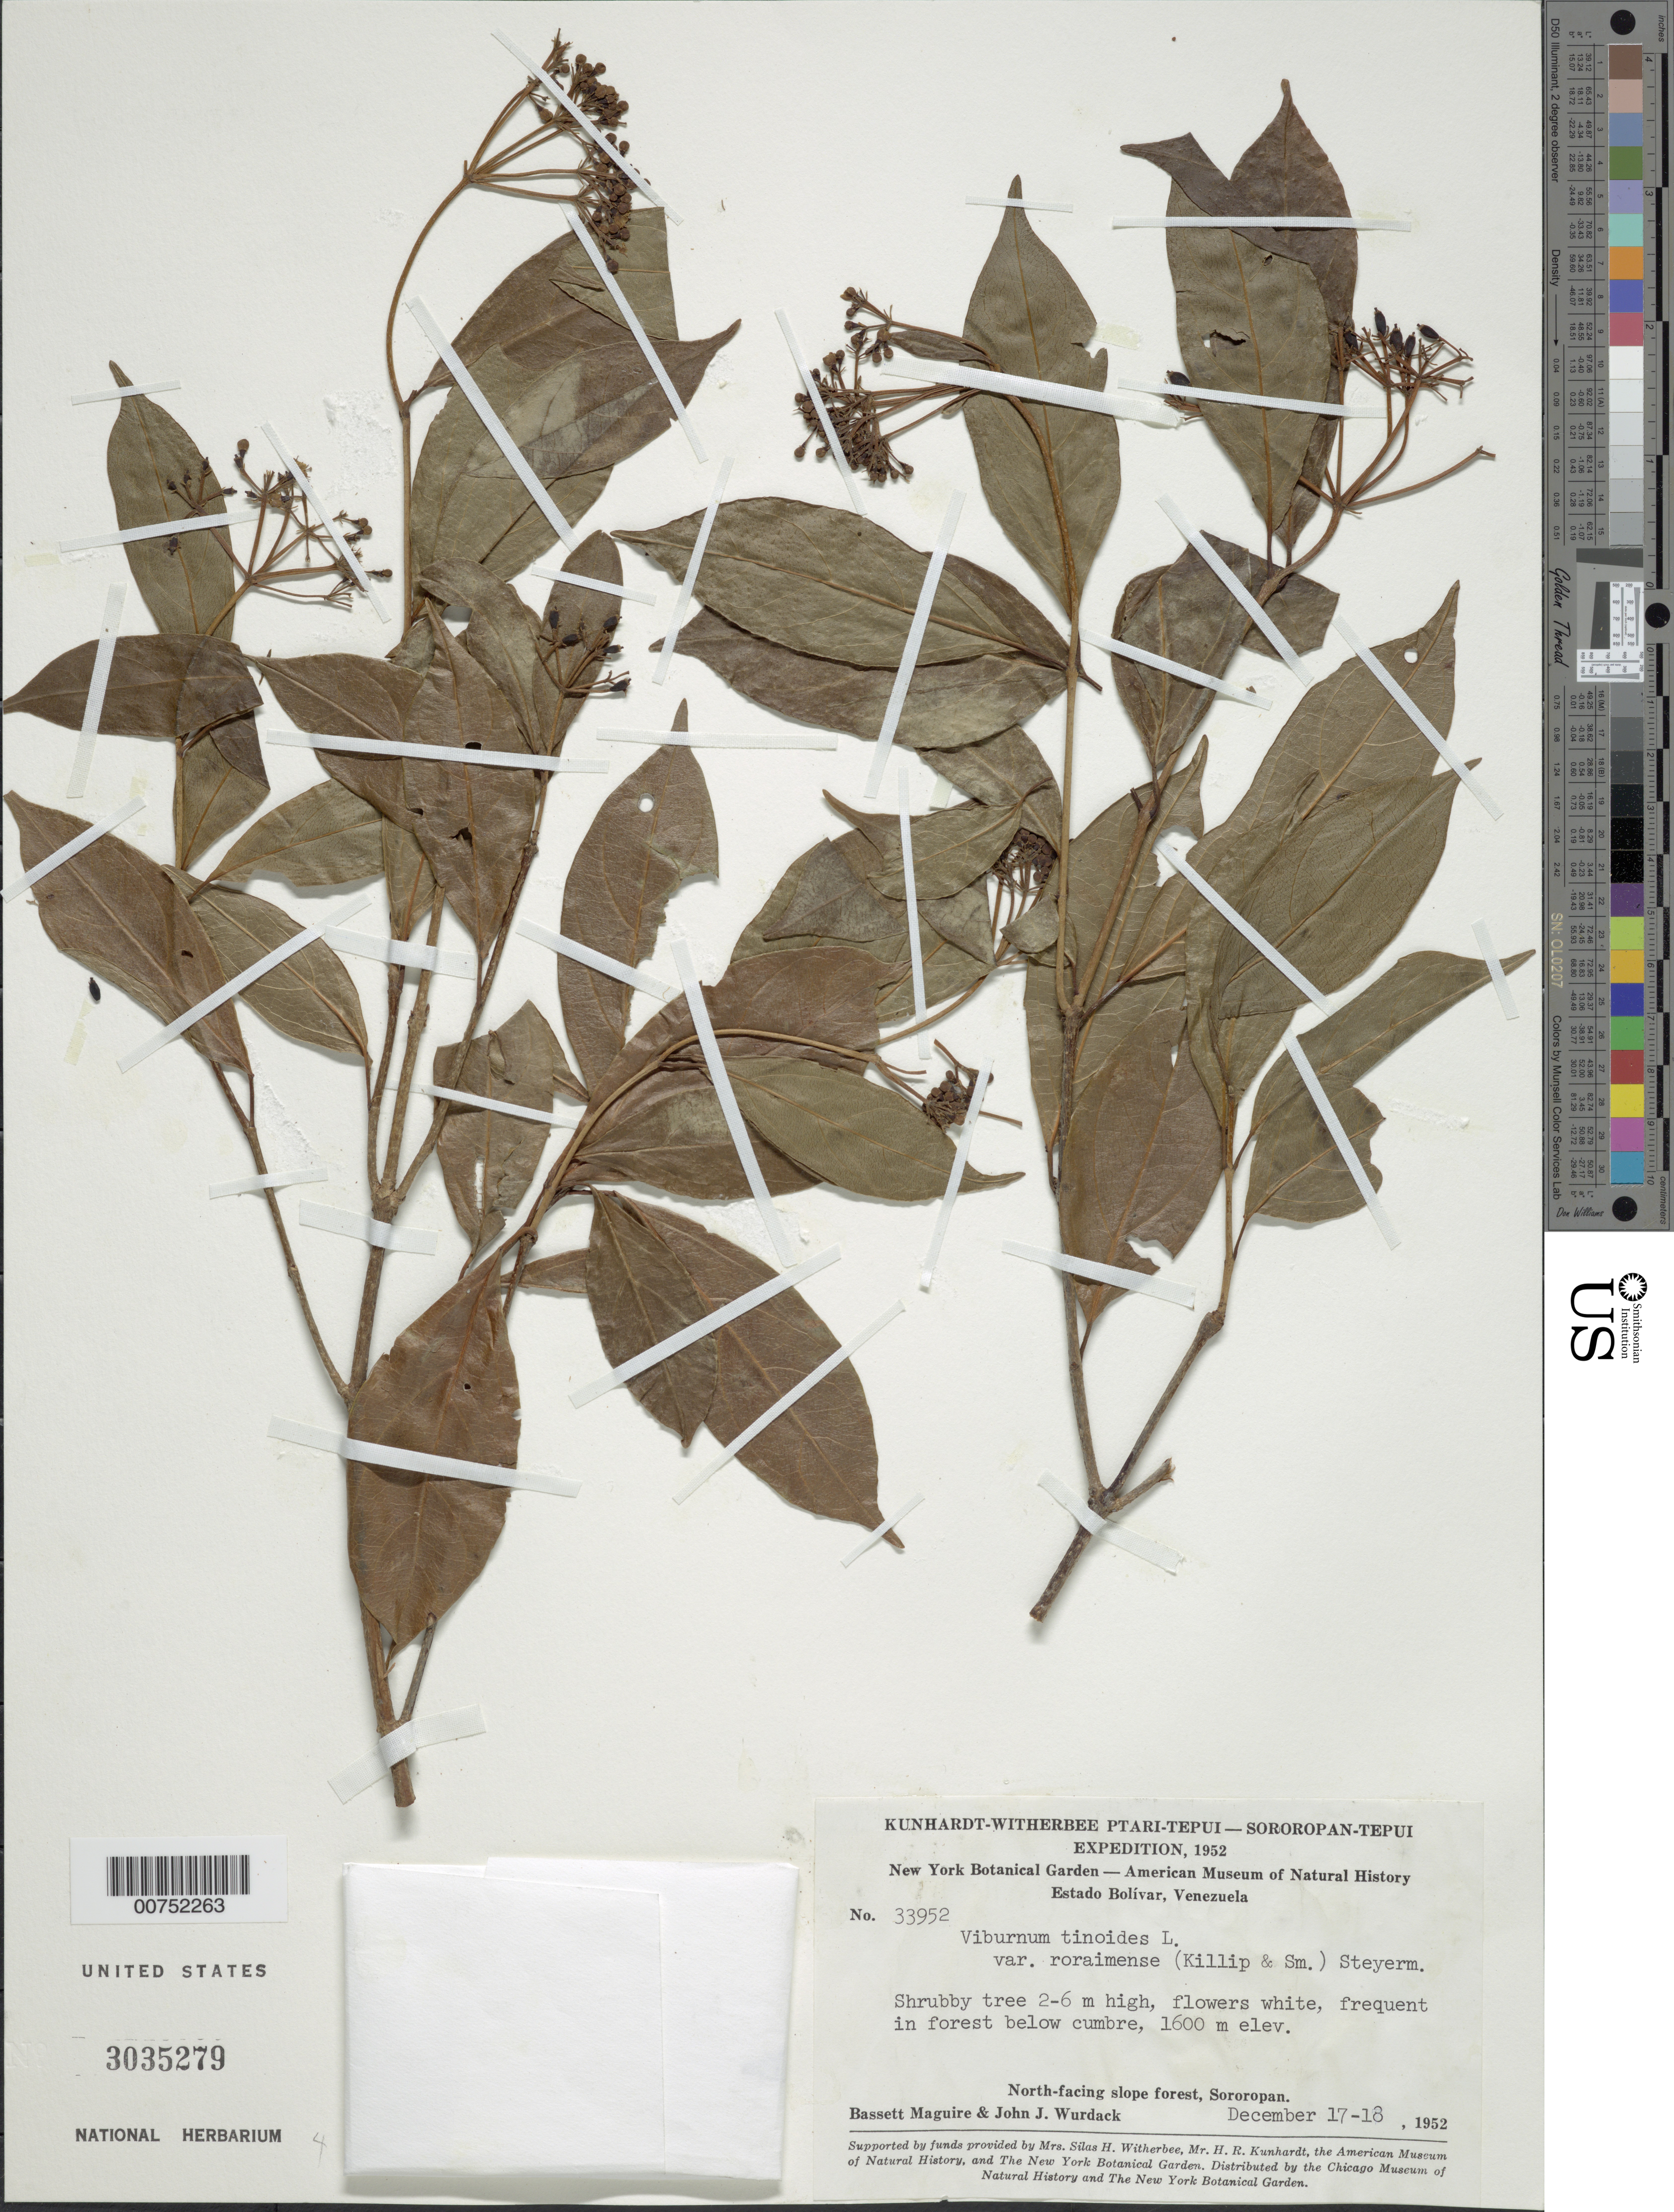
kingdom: Plantae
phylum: Tracheophyta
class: Magnoliopsida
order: Dipsacales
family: Viburnaceae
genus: Viburnum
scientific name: Viburnum tinoides var. roraimense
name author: (Killip & A.C. Sm.) Steyerm.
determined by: Steyermark, Julian A., (VEN)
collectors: B. Maguire & J. J. Wurdack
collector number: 33952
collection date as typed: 18-Dec-52 to 18-Dec-52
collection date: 1952-12-18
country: Venezuela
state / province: Bolívar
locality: Sororopán-tepuí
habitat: Forest below cumbre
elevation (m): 1600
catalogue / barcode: US 3035279